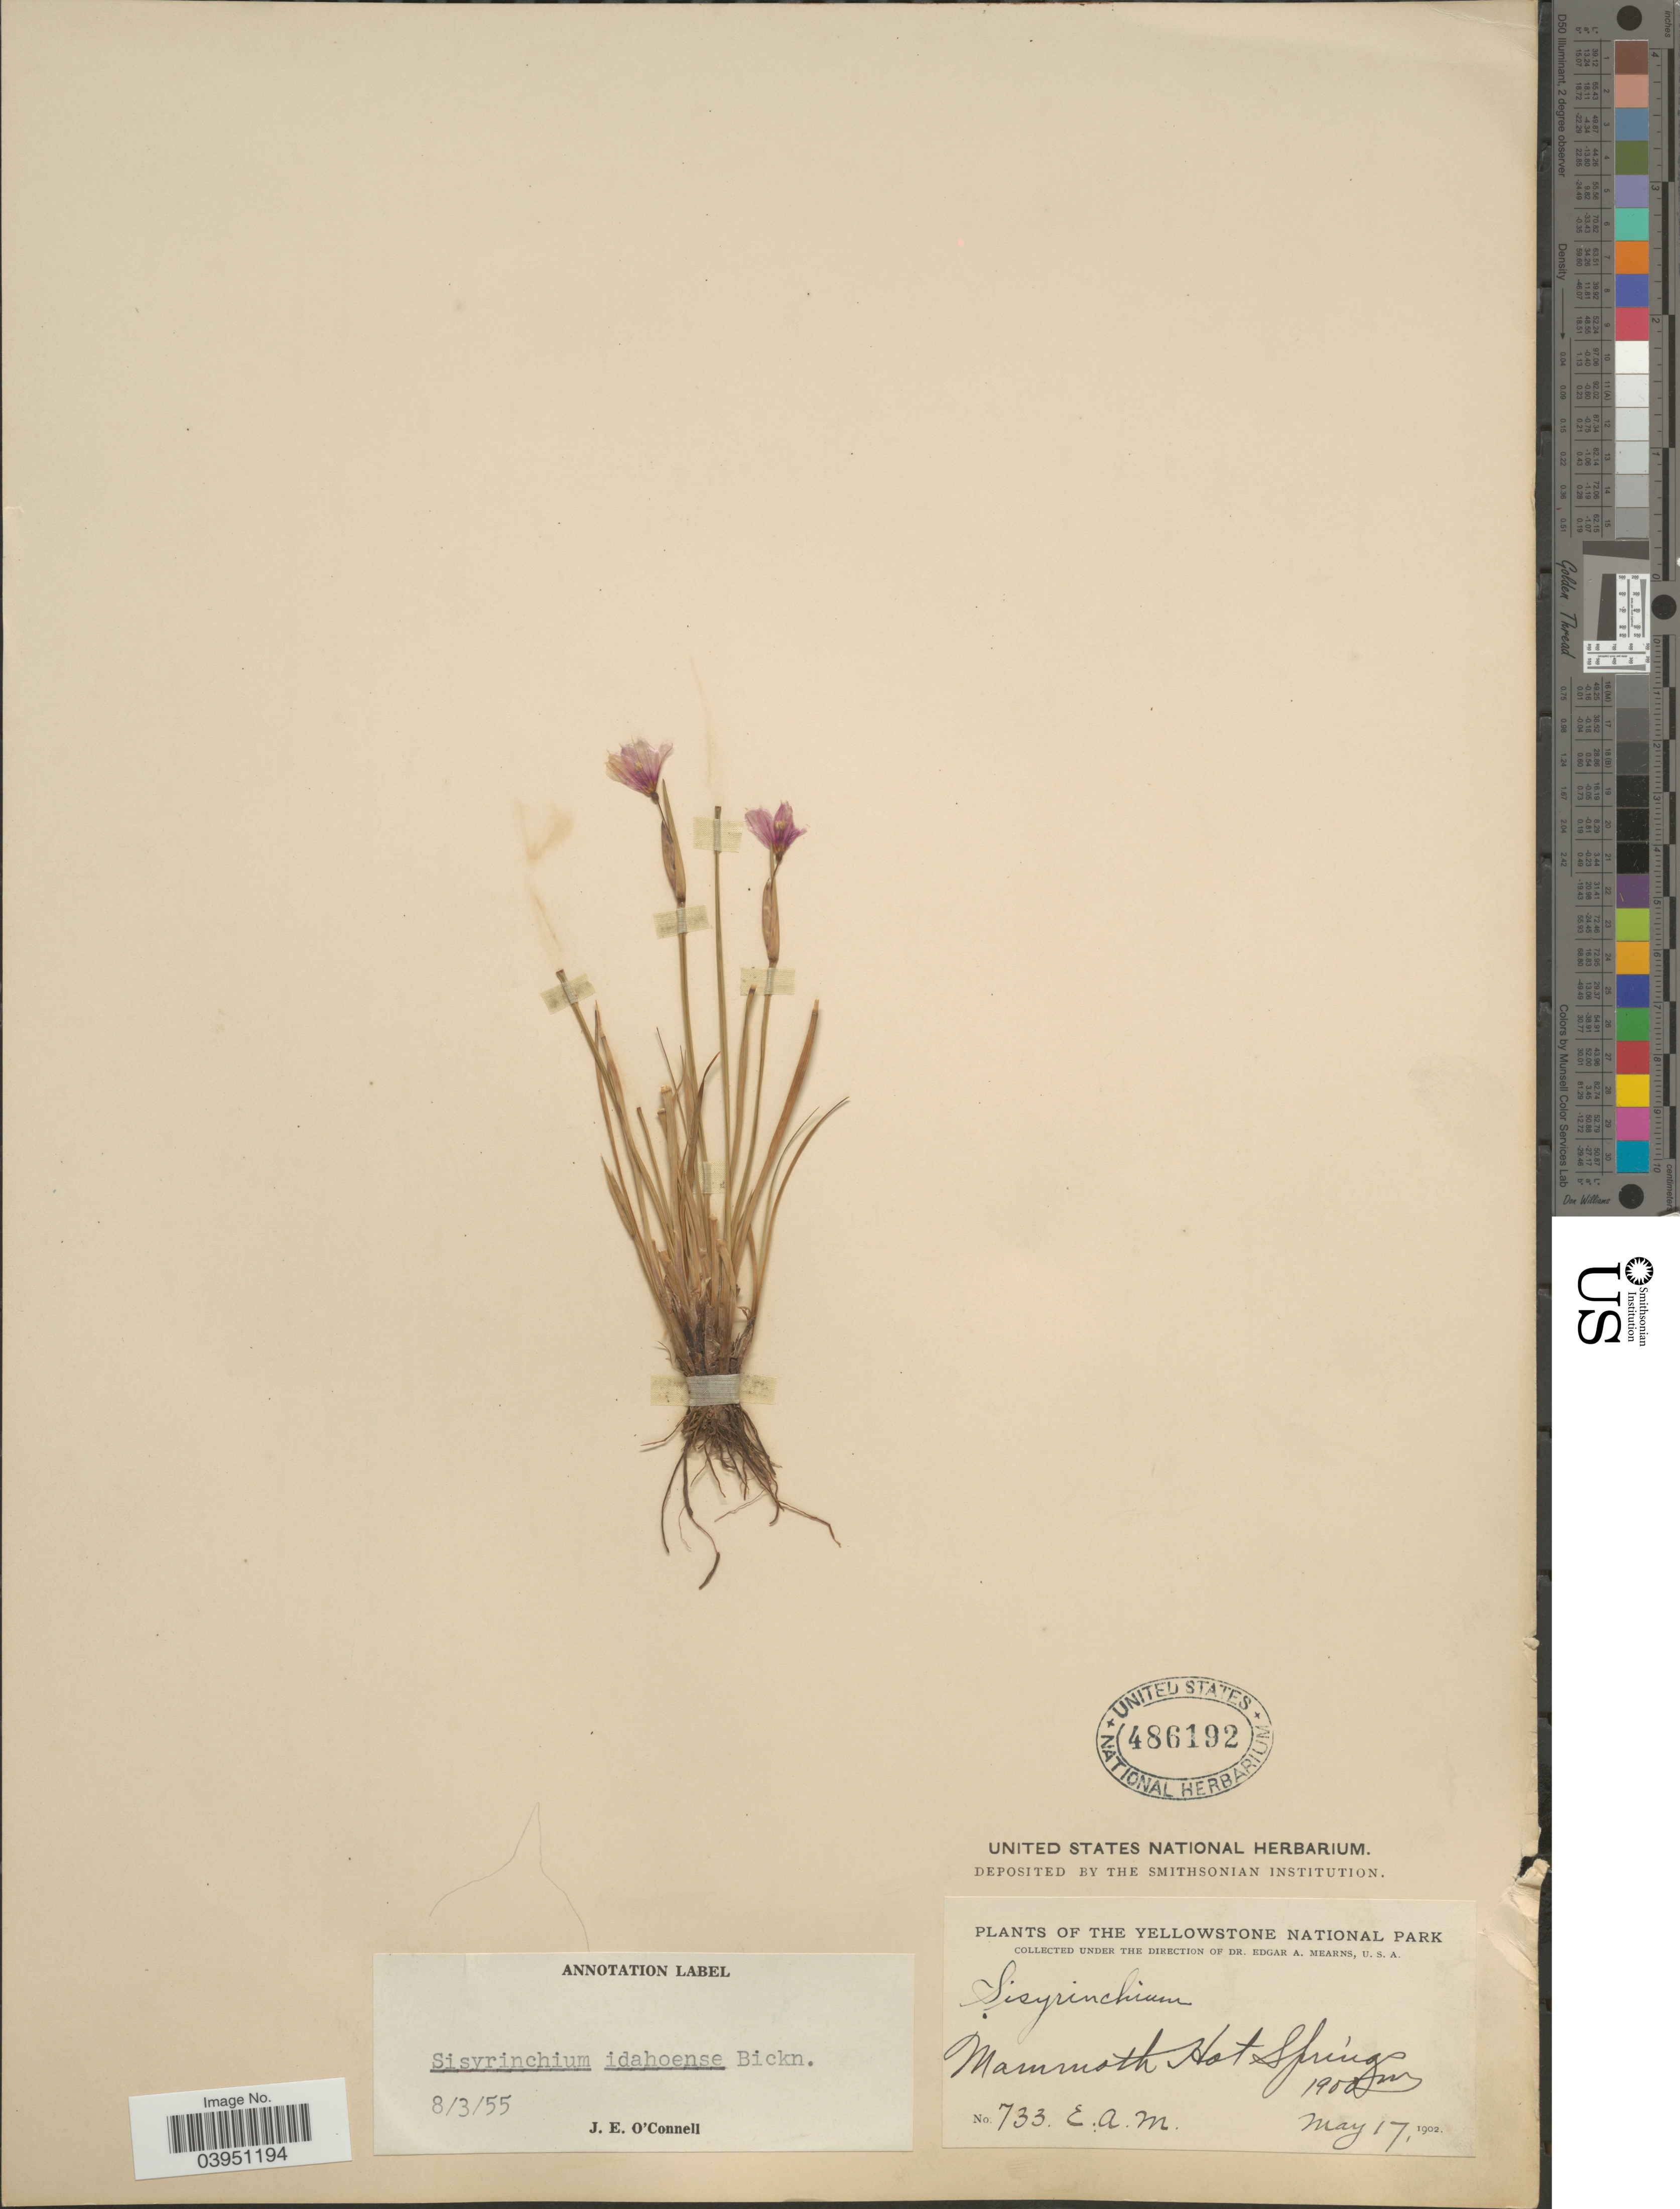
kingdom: Plantae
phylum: Tracheophyta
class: Liliopsida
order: Asparagales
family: Iridaceae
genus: Sisyrinchium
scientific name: Sisyrinchium idahoense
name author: E.P. Bicknell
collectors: E. A. Mearns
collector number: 733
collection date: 1902-05-17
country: United States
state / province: Wyoming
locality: Yellowstone National Park. Mammoth Hot Springs.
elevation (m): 1900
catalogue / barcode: US 486192